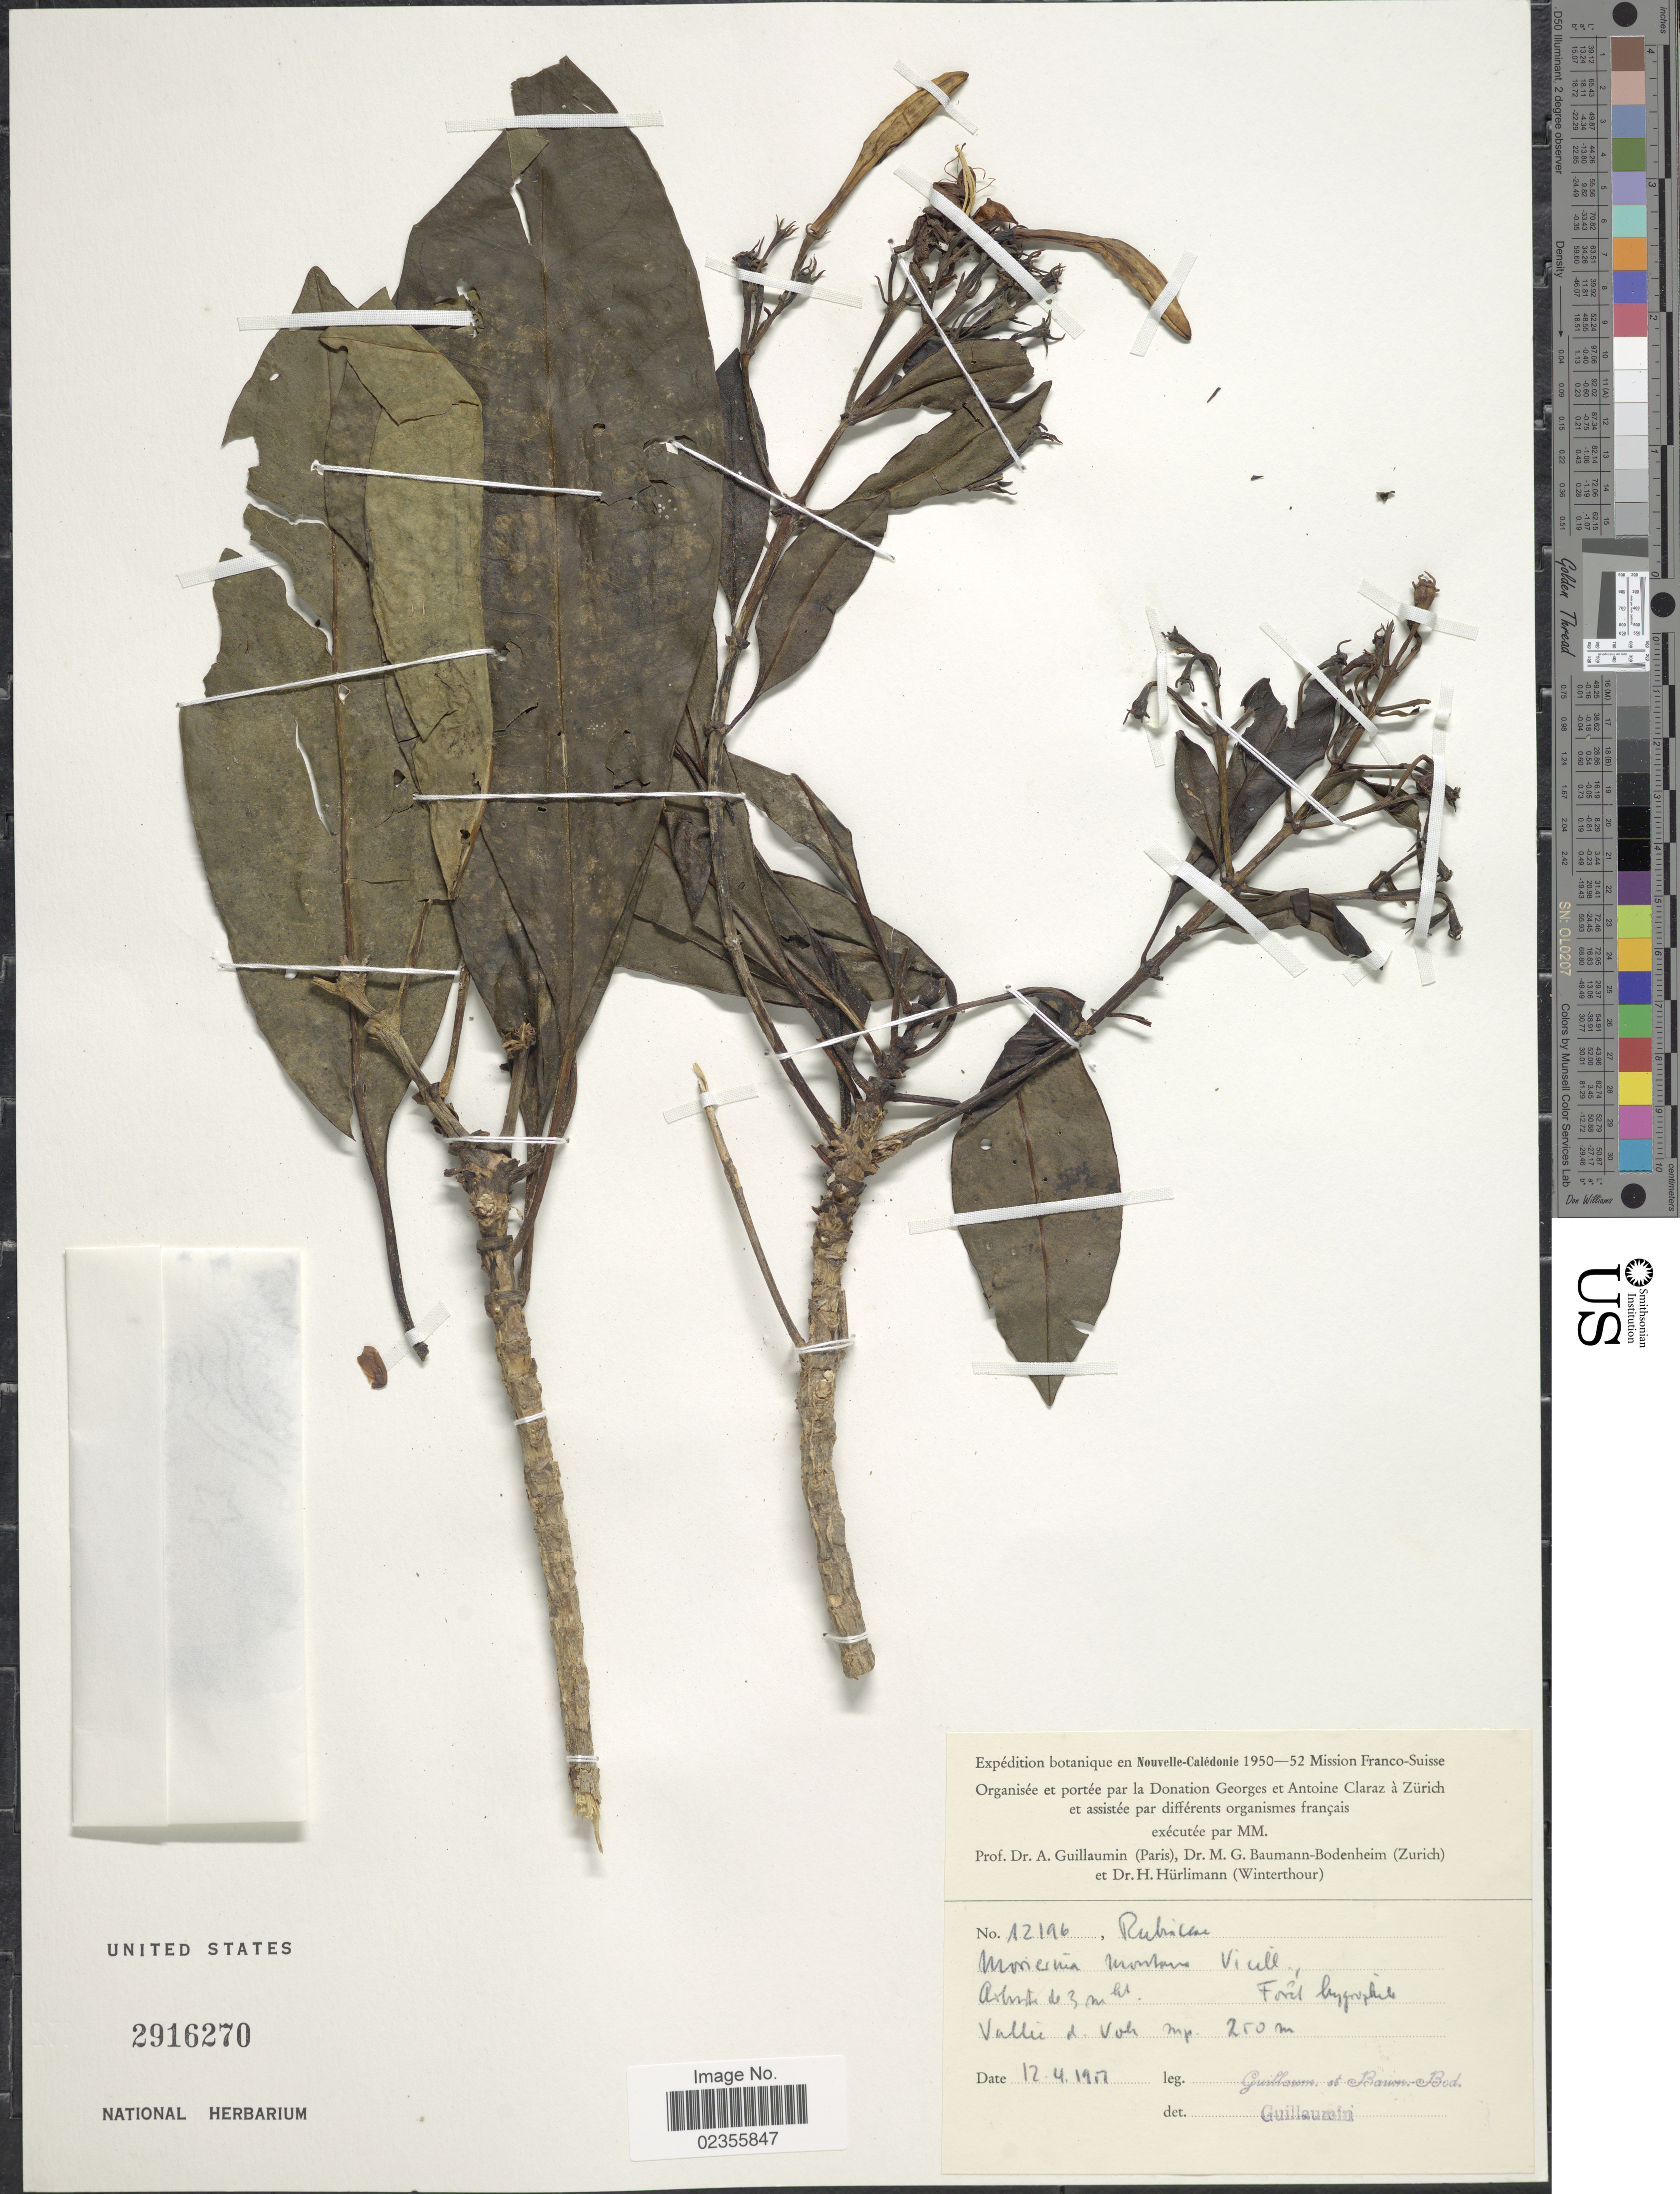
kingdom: Plantae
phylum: Tracheophyta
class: Magnoliopsida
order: Gentianales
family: Rubiaceae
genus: Morierina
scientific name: Morierina montana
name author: Vieill.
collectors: A. Guillaumin & M. G. Baumann-Bodenheim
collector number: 12196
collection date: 1951-04-12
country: New Caledonia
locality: Nouvelle-Caledonie, Vallee de Voli mp.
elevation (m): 250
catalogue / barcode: US 2916270